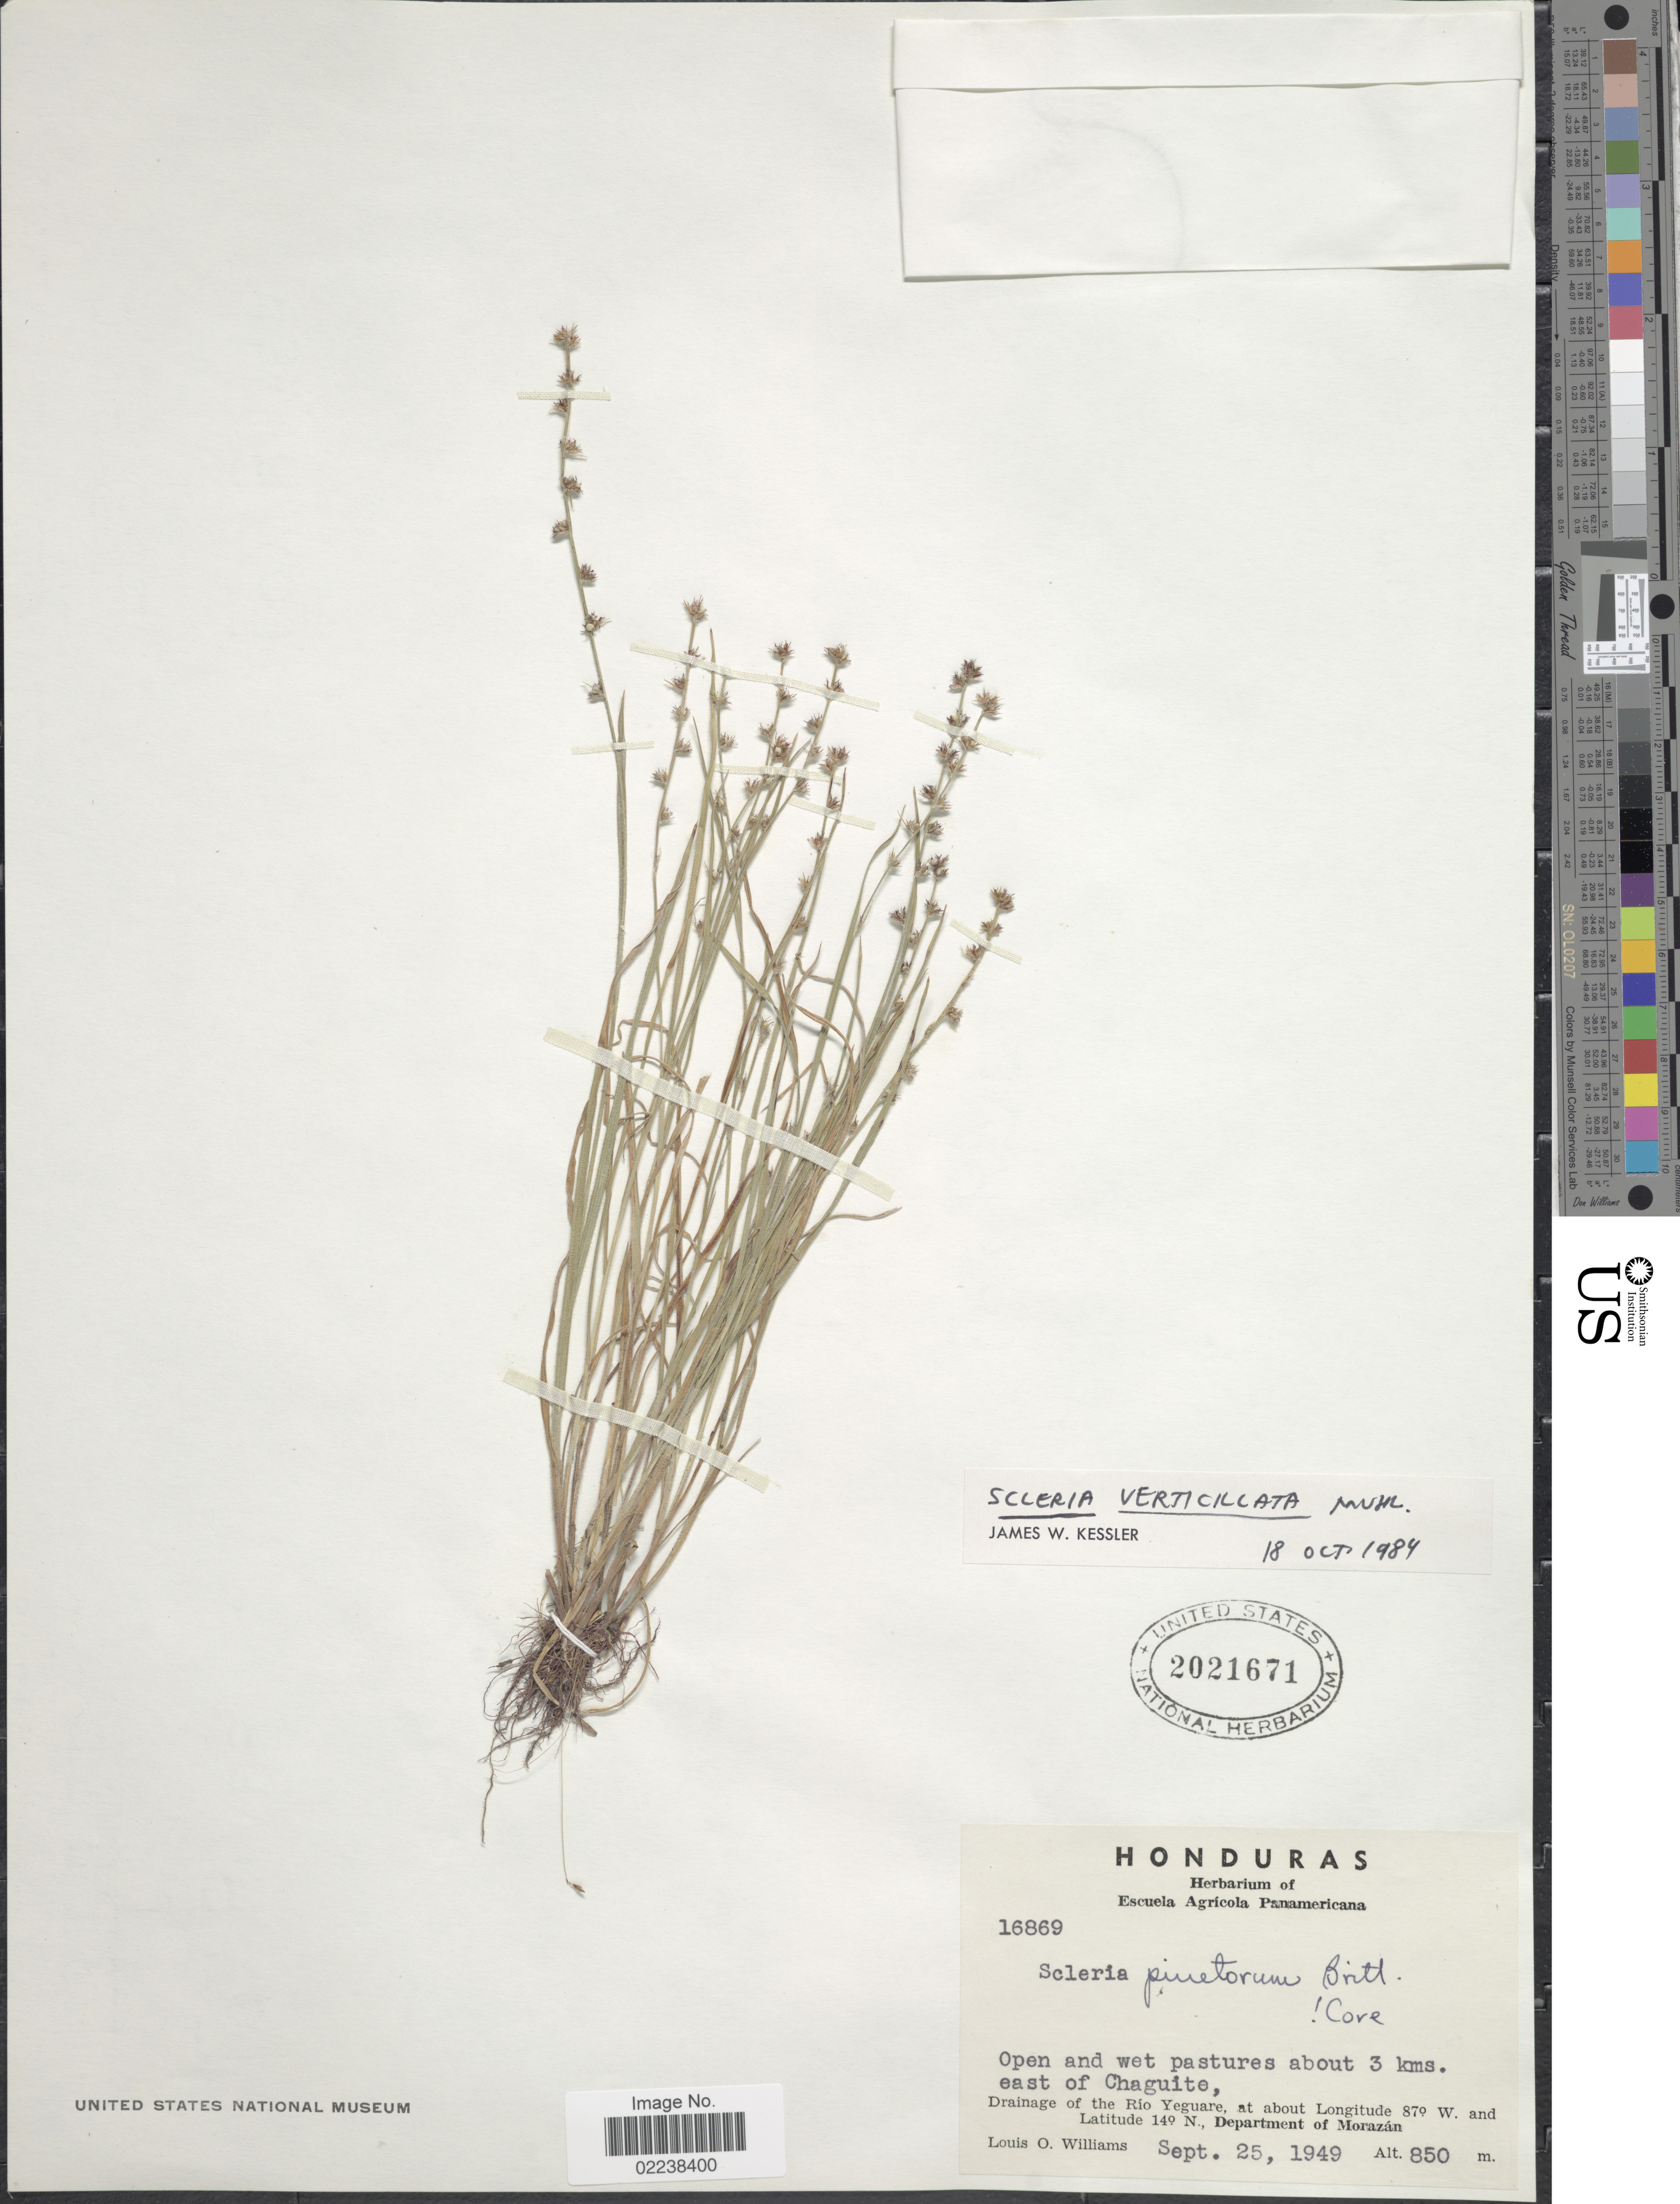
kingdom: Plantae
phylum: Tracheophyta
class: Liliopsida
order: Poales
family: Cyperaceae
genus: Scleria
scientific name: Scleria verticillata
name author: Muhl. ex Willd.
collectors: L. O. Williams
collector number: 16869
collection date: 1949-09-25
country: Honduras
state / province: Fco. Morazán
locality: Open and wet pastures about 3 kms. east of Chaguite. Drainage of the Rio Yegaure. Department of Morazan.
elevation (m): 850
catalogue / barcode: US 2021671